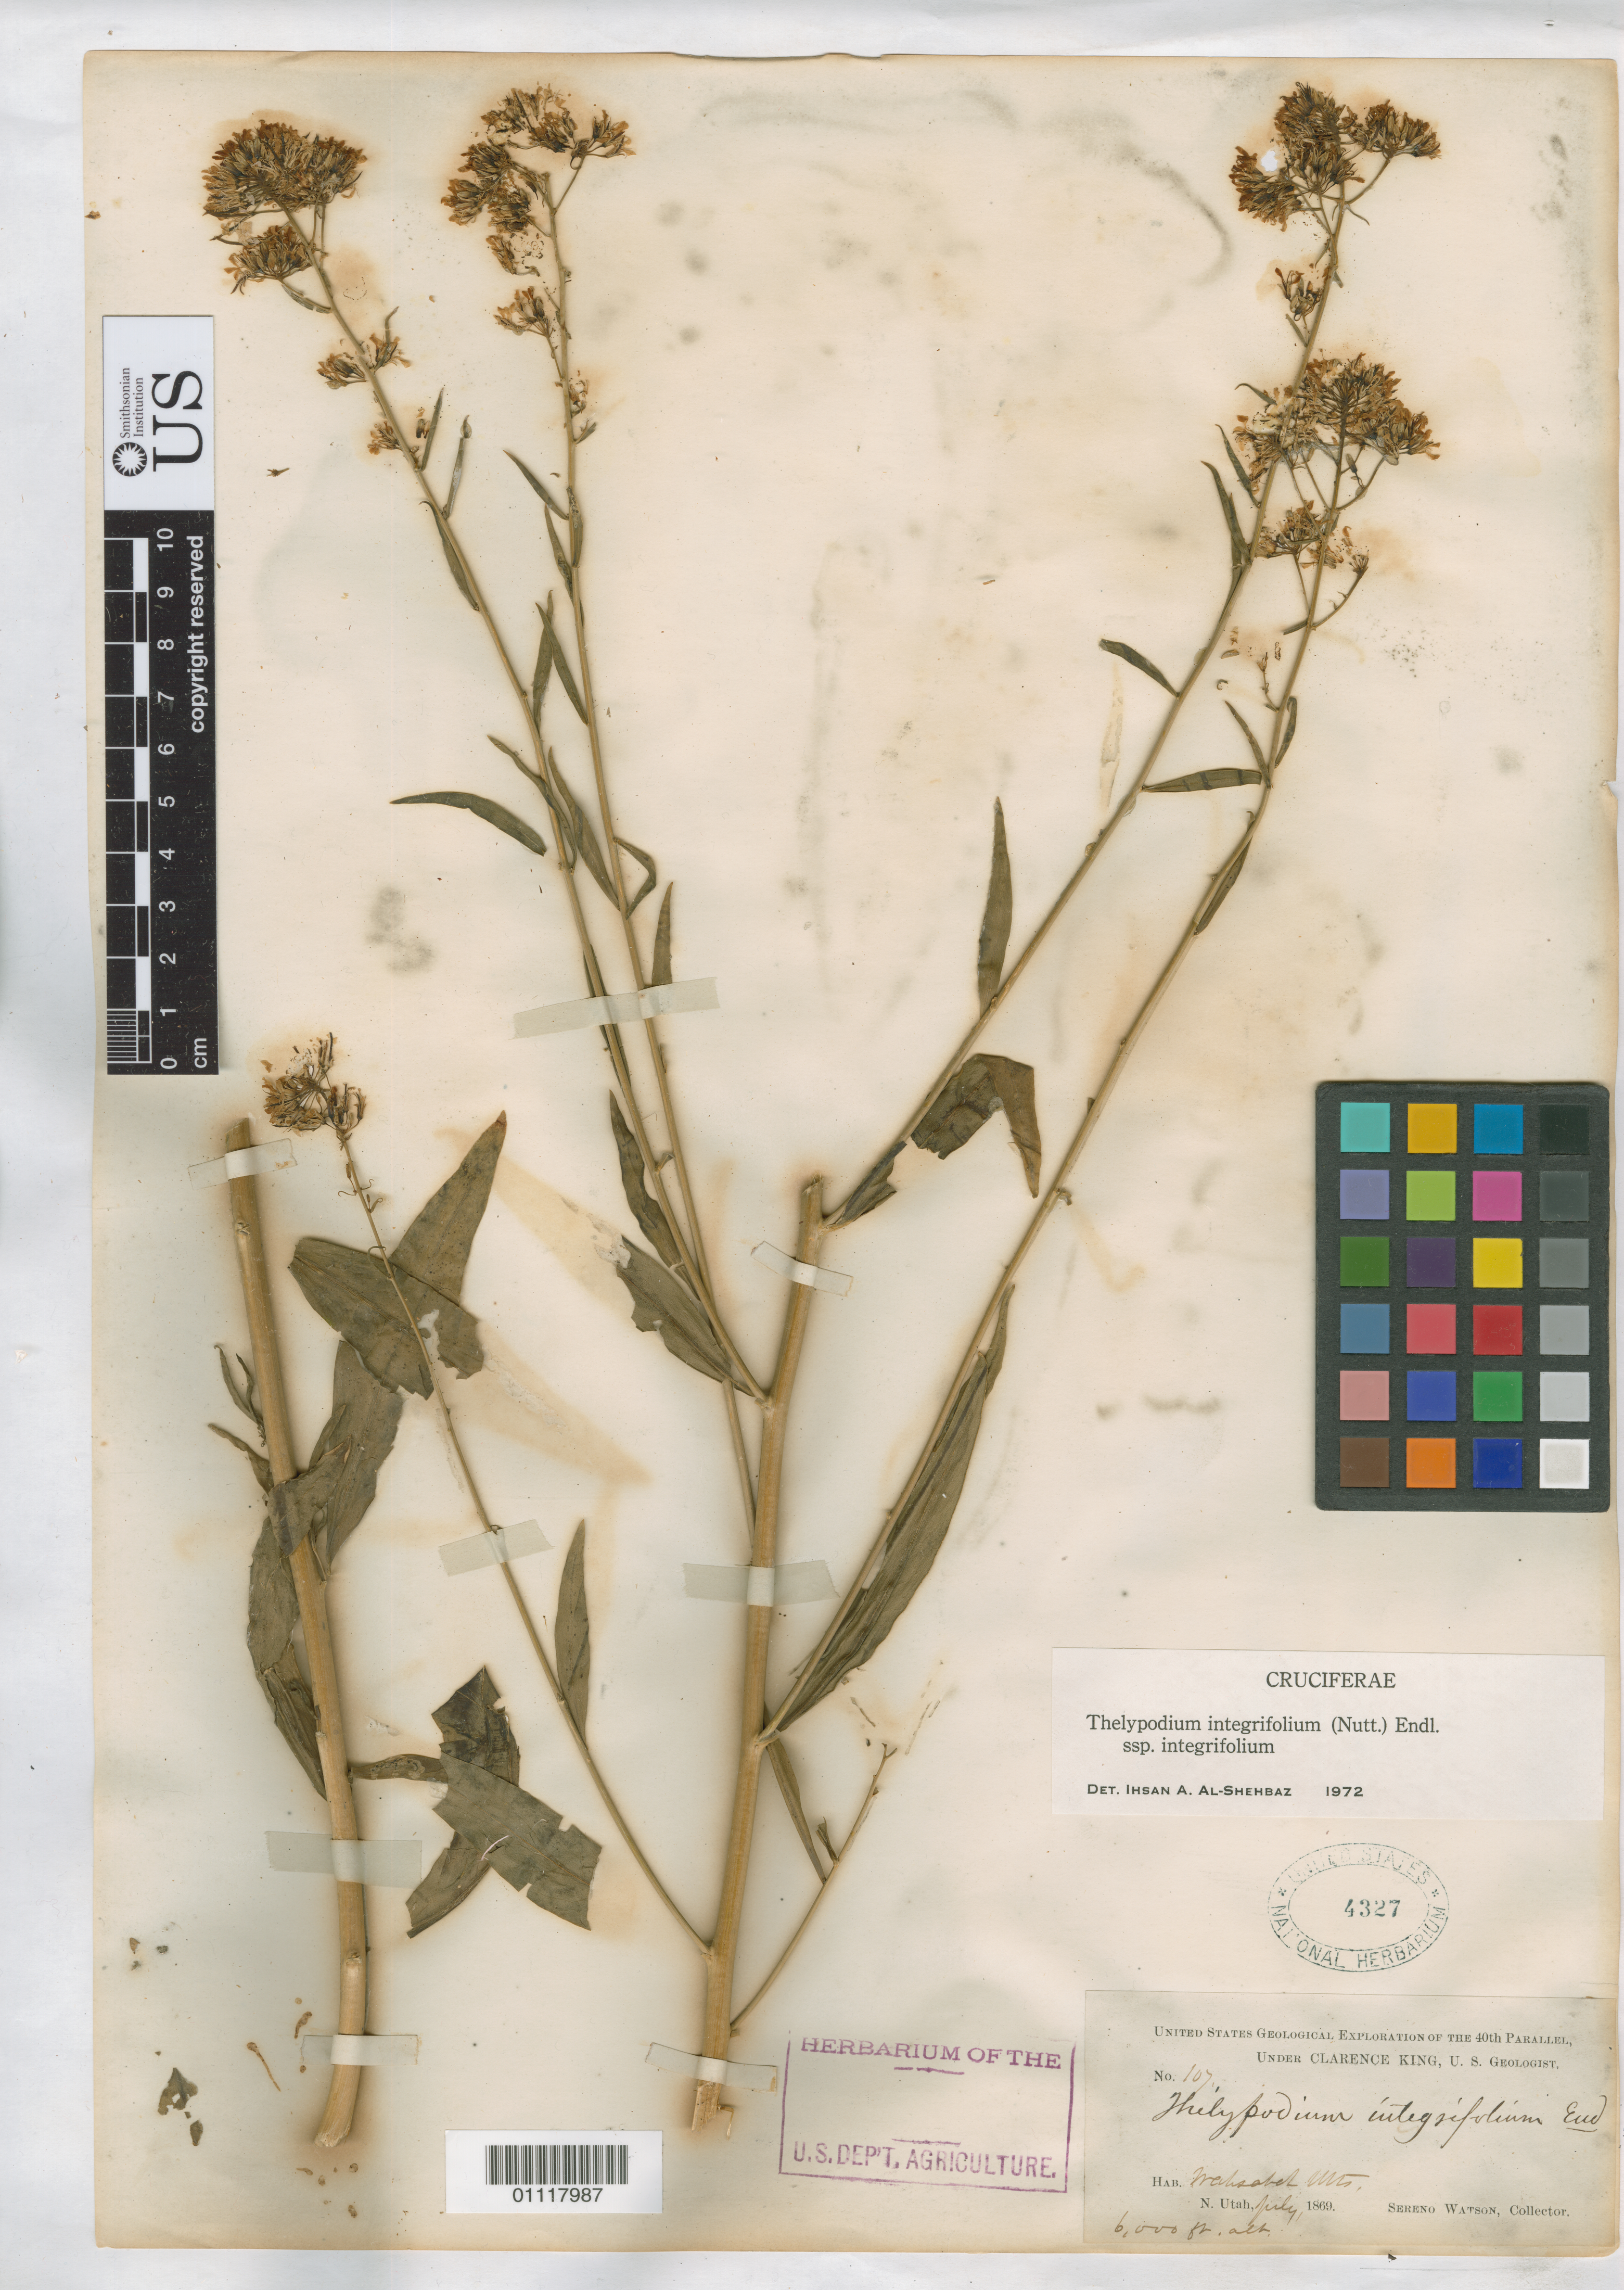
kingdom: Plantae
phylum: Tracheophyta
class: Magnoliopsida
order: Brassicales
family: Brassicaceae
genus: Thelypodium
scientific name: Thelypodium integrifolium subsp. integrifolium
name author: (Nutt.) Endl.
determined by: Al-Shehbaz, I. A., (MO), Missouri Botanical Garden (UNITED STATES)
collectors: S. Watson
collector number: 107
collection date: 1869-07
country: United States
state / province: Utah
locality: N. Utah, Wahsatch Mountains.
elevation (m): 1829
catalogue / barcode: US 4327